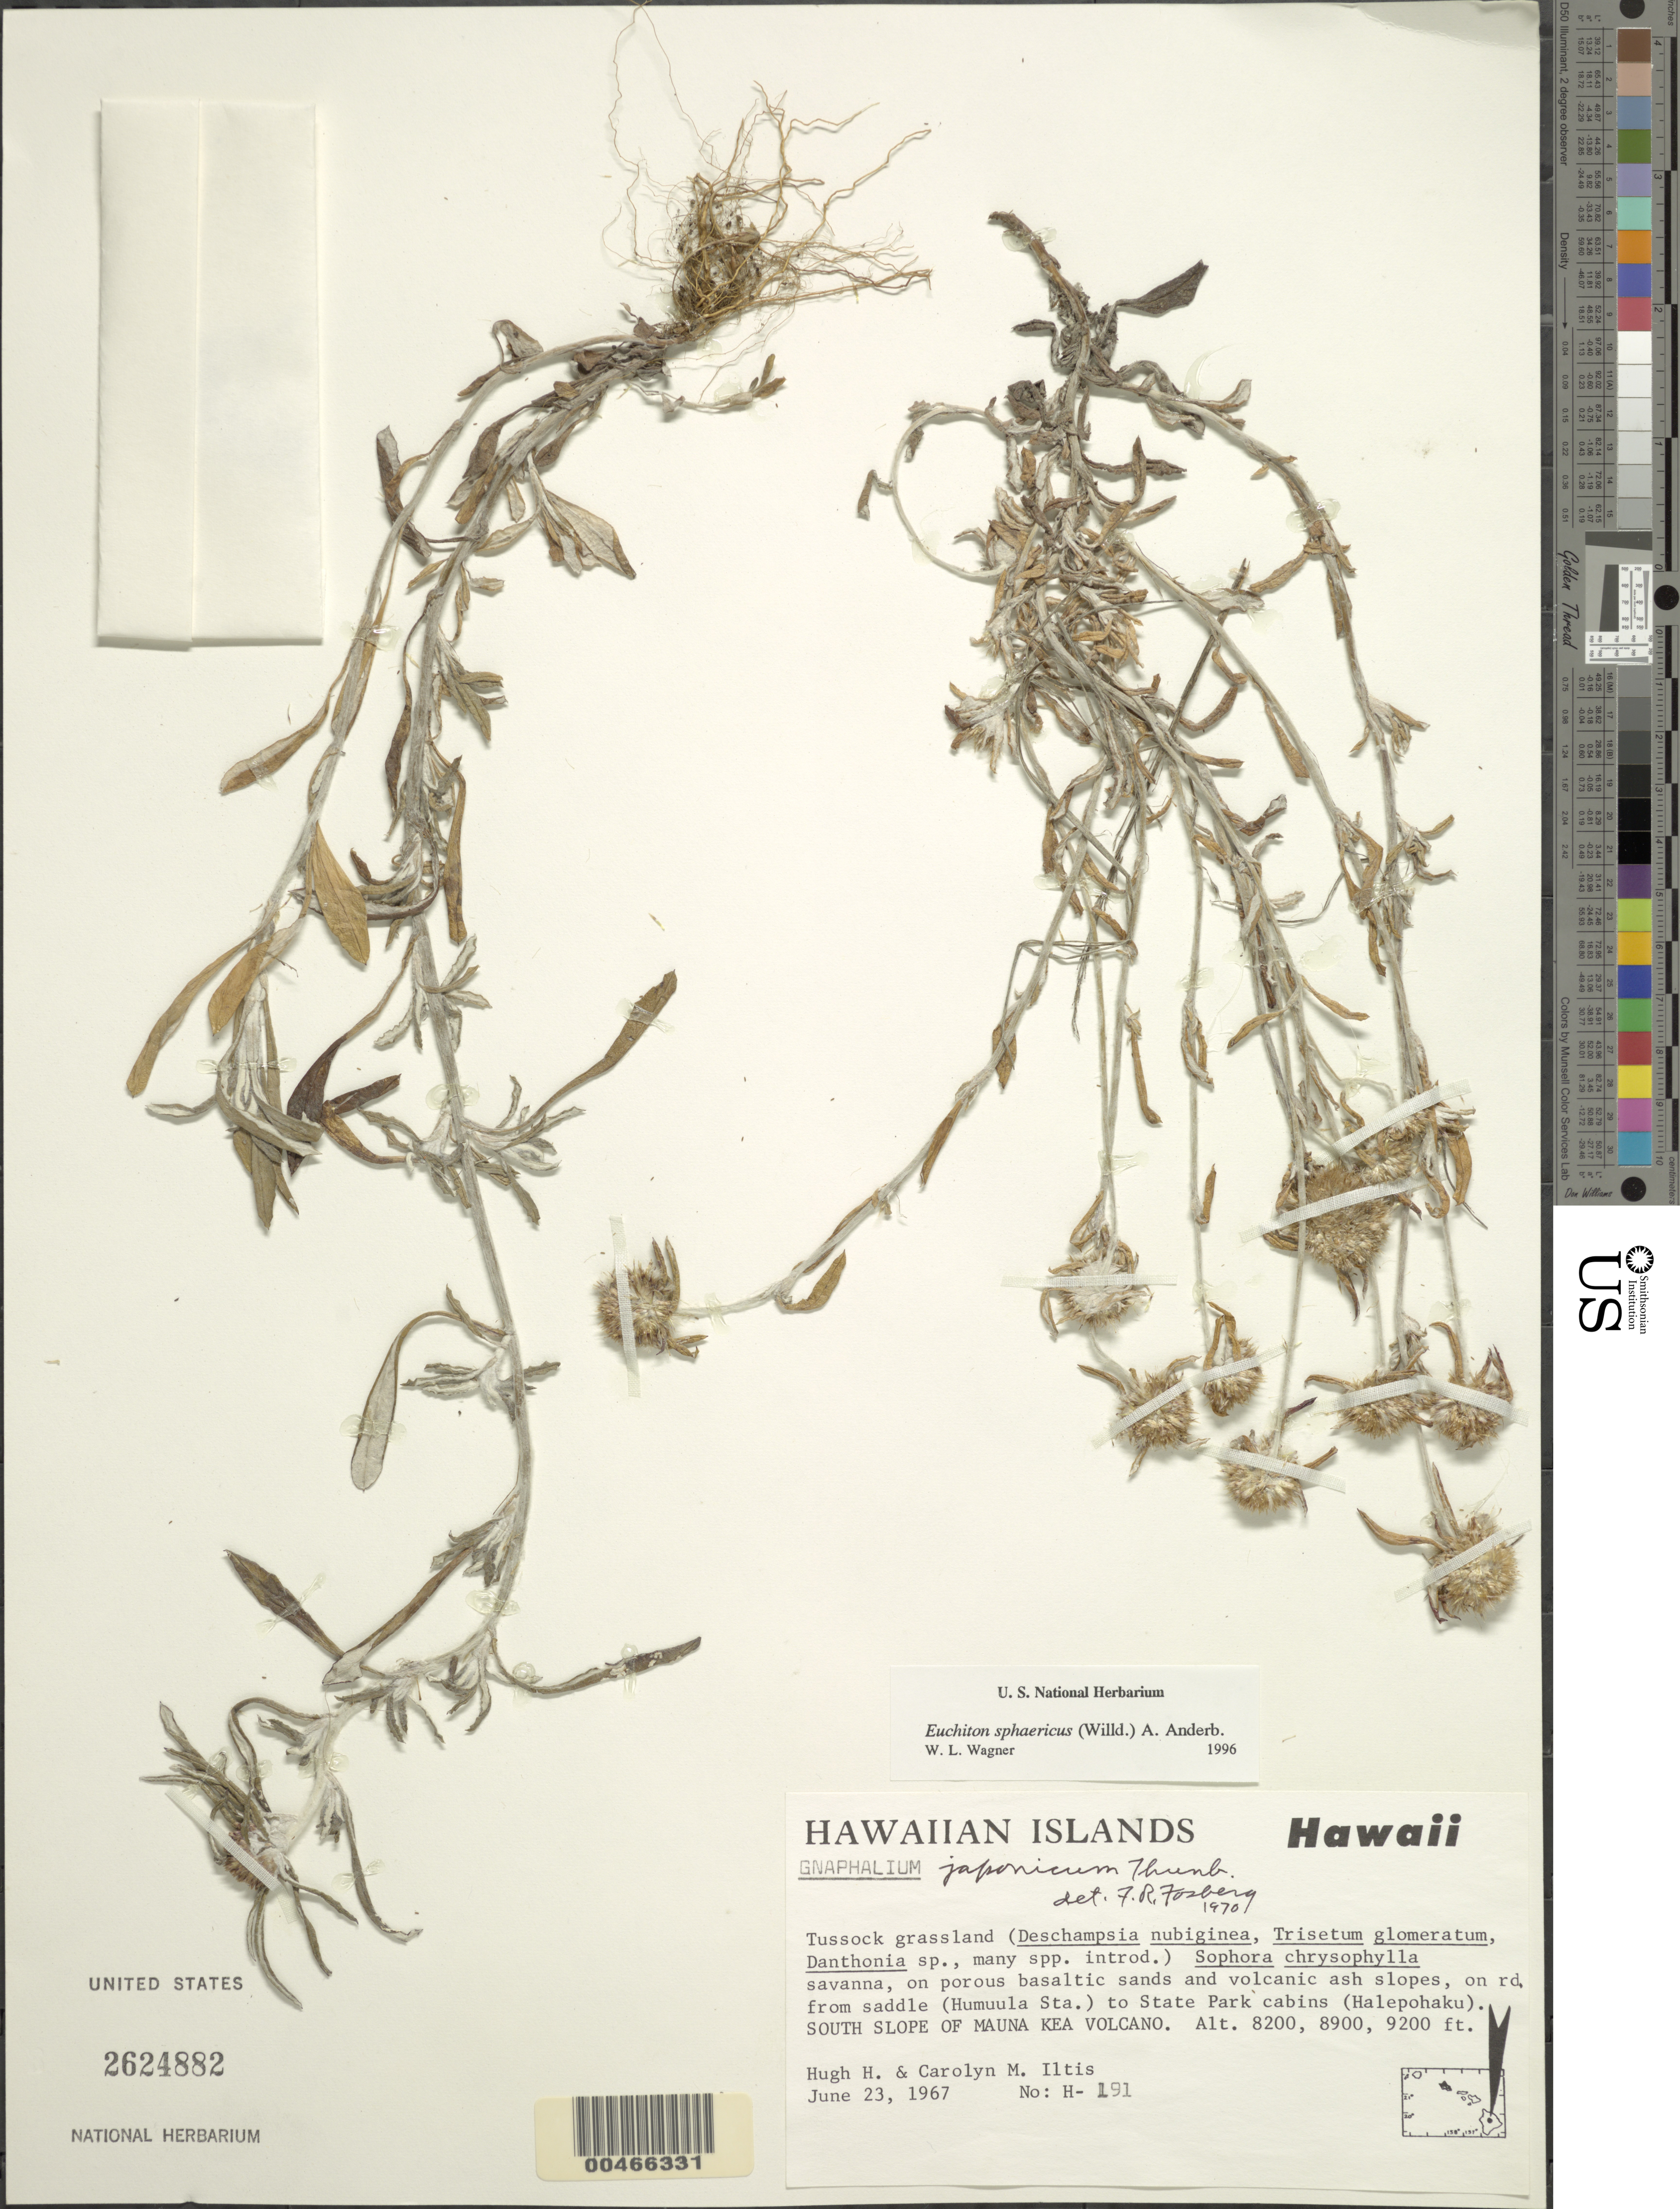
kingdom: Plantae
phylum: Tracheophyta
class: Magnoliopsida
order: Asterales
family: Asteraceae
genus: Euchiton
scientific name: Euchiton sphaericus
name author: (Willd.) Holub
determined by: Wagner, W. L., (BOT), Smithsonian Institution - National Museum of Natural History (UNITED STATES)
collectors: H. H. Iltis & C. M Iltis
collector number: H-191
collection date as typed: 23 Jun 1967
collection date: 1967-06-23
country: United States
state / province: Hawaii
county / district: Hawaii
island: Hawaii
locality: on rd. from saddle (Humuula Sta.) to State Park cabins (Halepohaku). S slope of Mauna Kea Volcano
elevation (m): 2499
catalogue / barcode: US 2624882